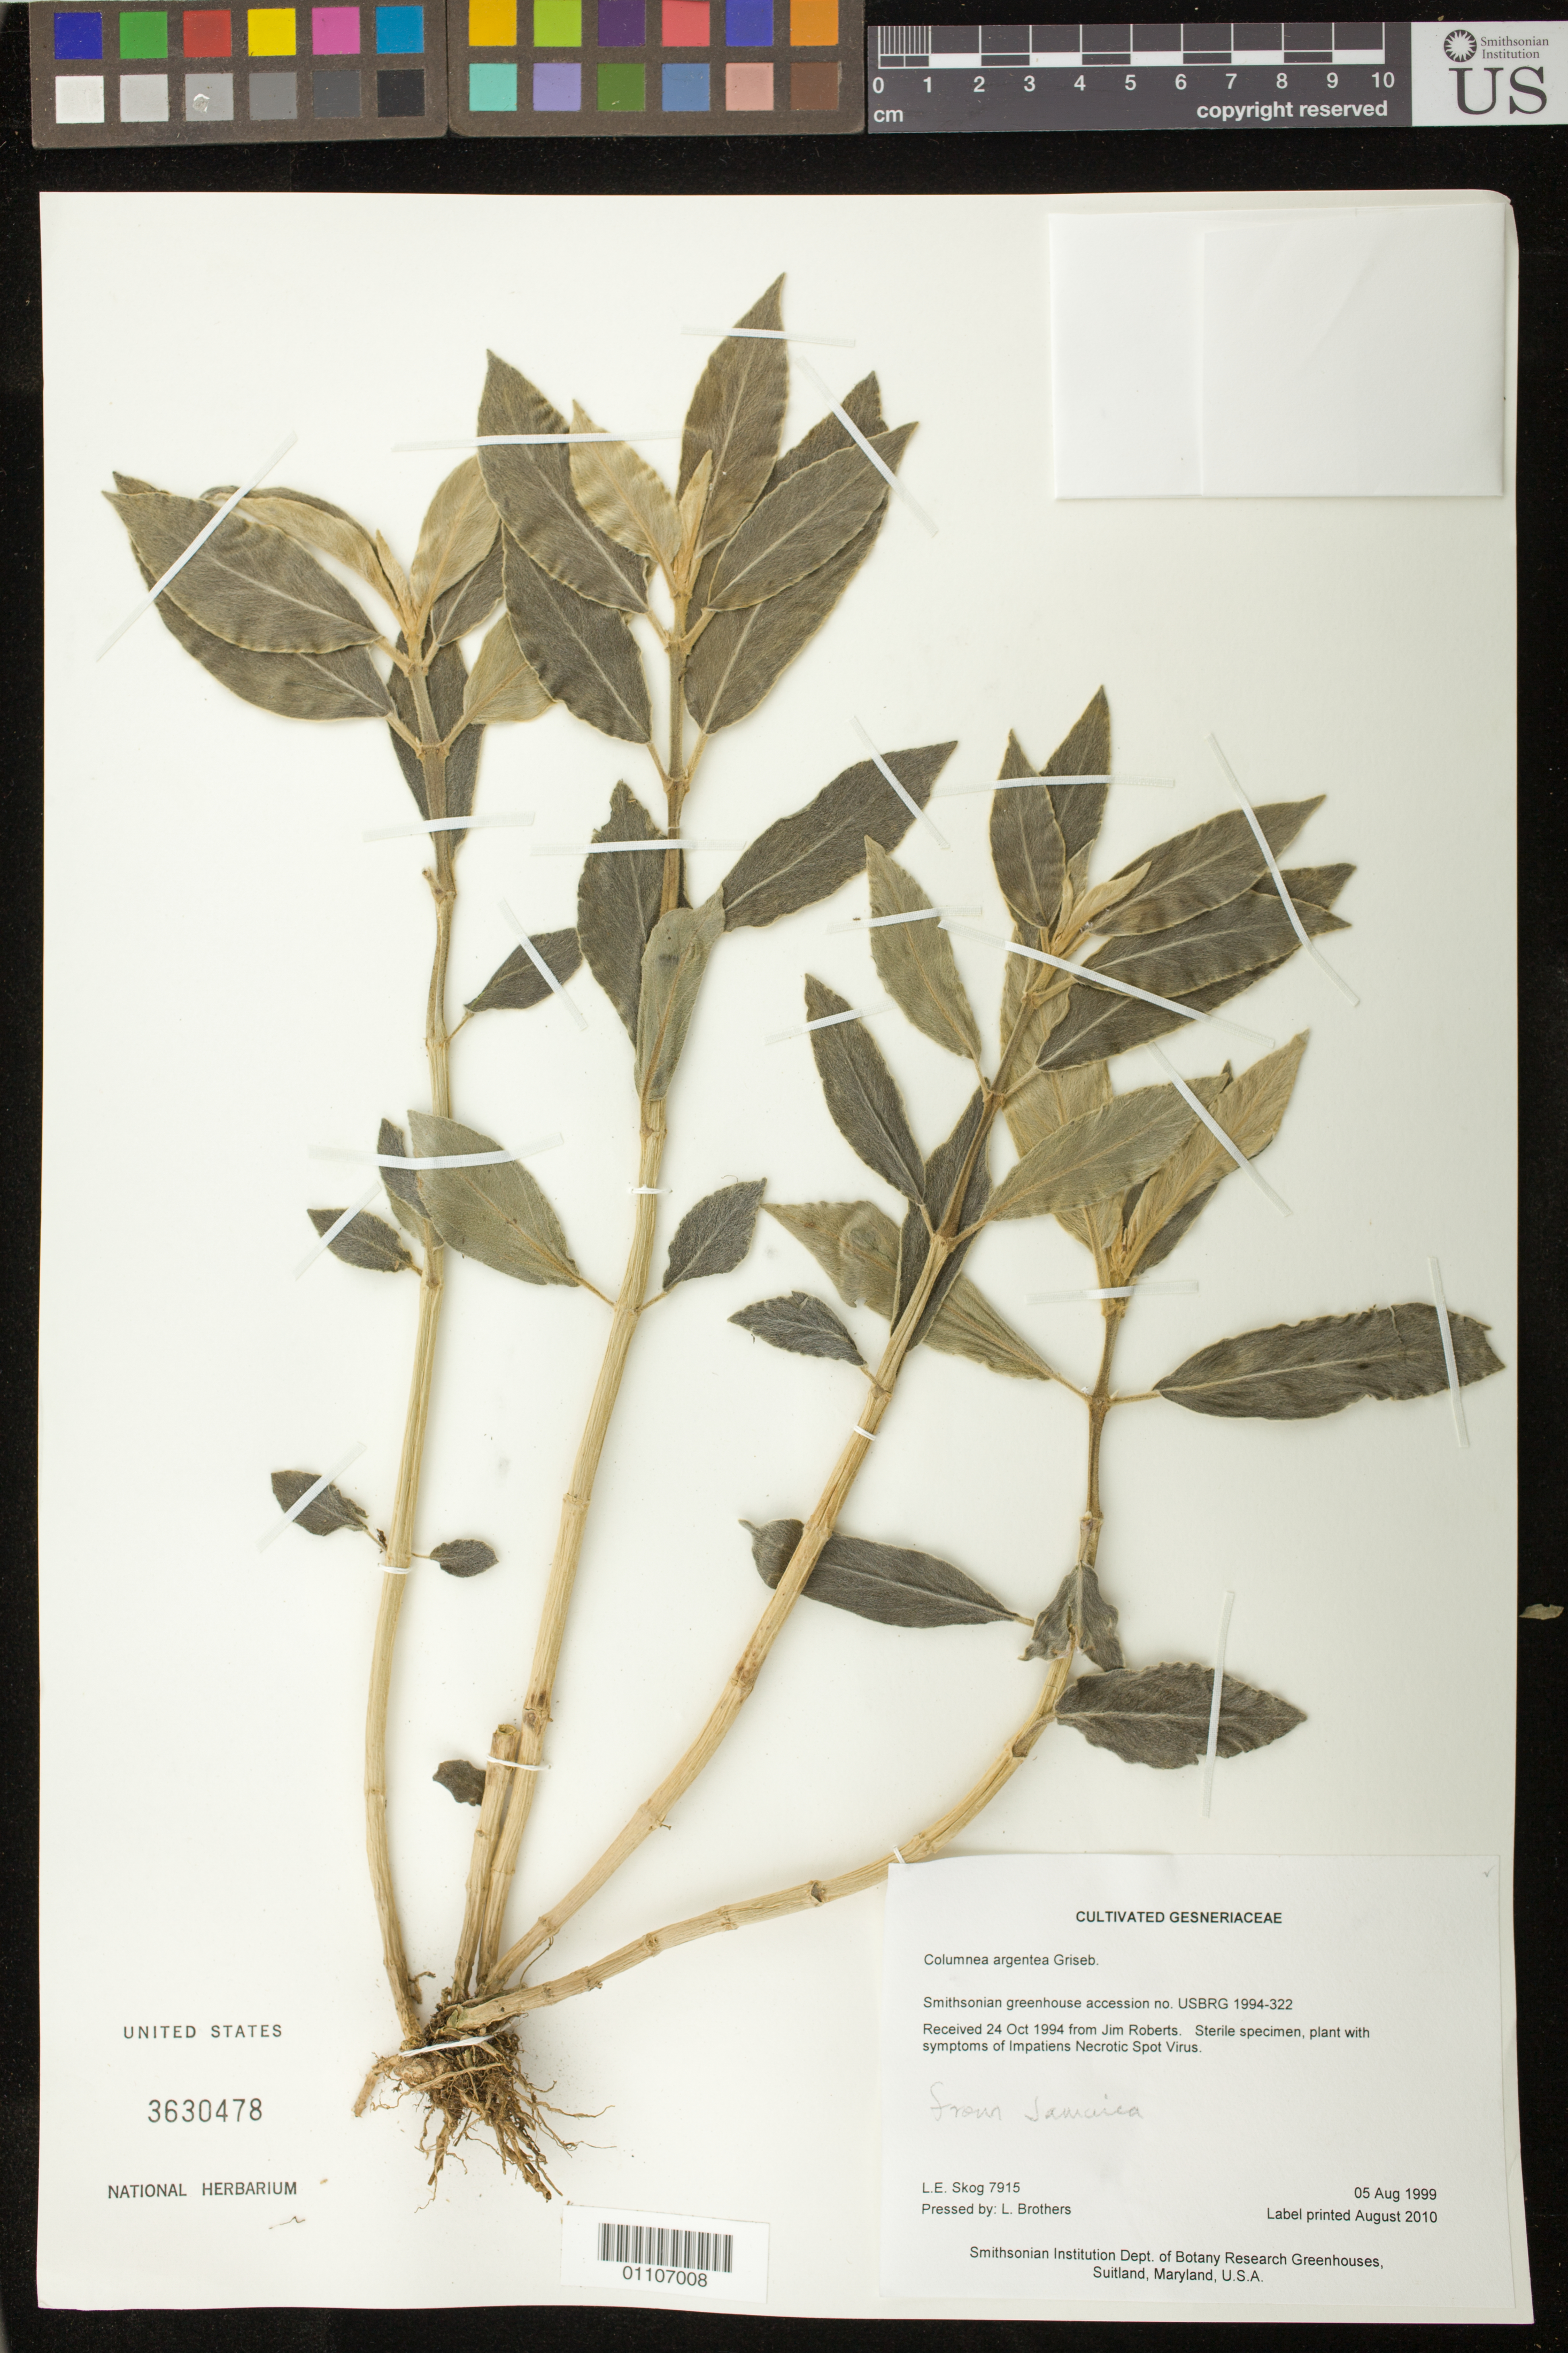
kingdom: Plantae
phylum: Tracheophyta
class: Magnoliopsida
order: Lamiales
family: Gesneriaceae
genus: Columnea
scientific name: Columnea argentea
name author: Griseb.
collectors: L. E. Skog & L. Brothers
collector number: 7915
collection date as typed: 05 Aug 1999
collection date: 1999-08-05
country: United States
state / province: Maryland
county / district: Prince George's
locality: Smithsonian Institution Dept. of Botany Research Greenhouses, Suitland, Maryland, U.S.A.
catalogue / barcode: US 3630478